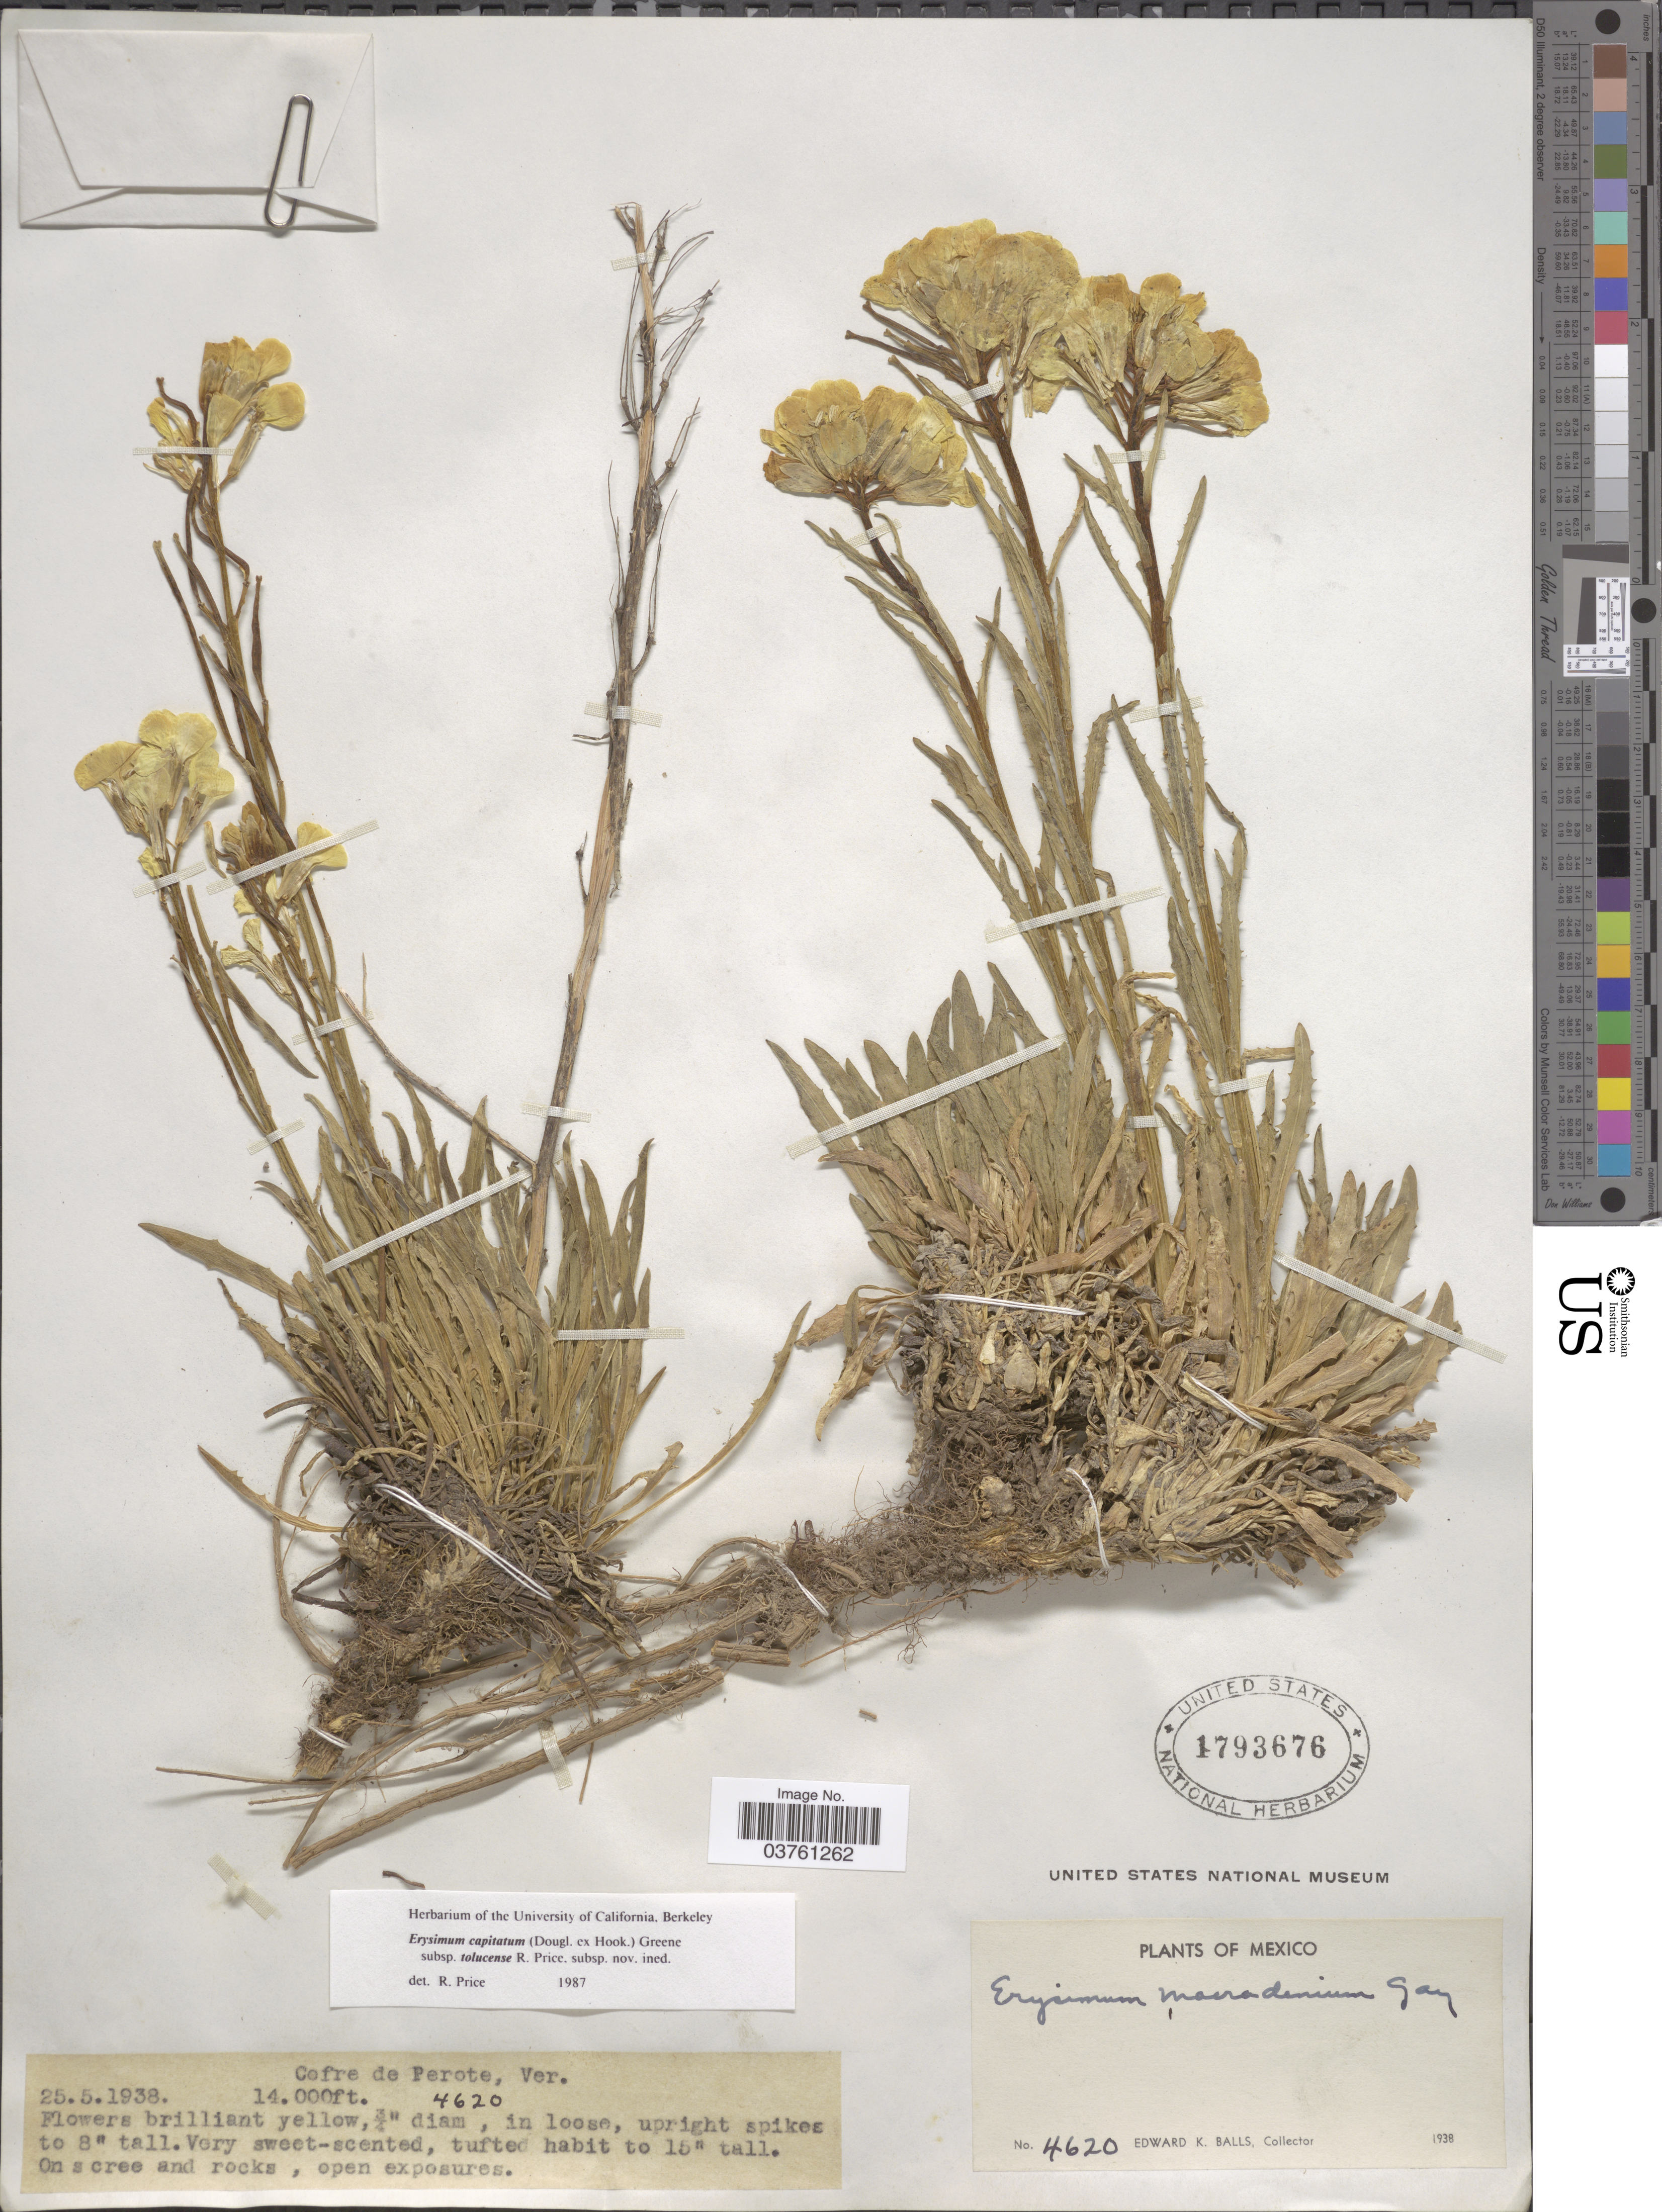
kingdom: Plantae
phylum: Tracheophyta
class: Magnoliopsida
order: Brassicales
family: Brassicaceae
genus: Erysimum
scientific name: Erysimum capitatum subsp. tolucense R.A. Price subsp. nov. ined.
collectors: E. K. Balls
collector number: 4620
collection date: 1938-05-25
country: Mexico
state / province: Veracruz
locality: Cofre de Perote.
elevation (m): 4267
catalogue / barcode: US 1793676